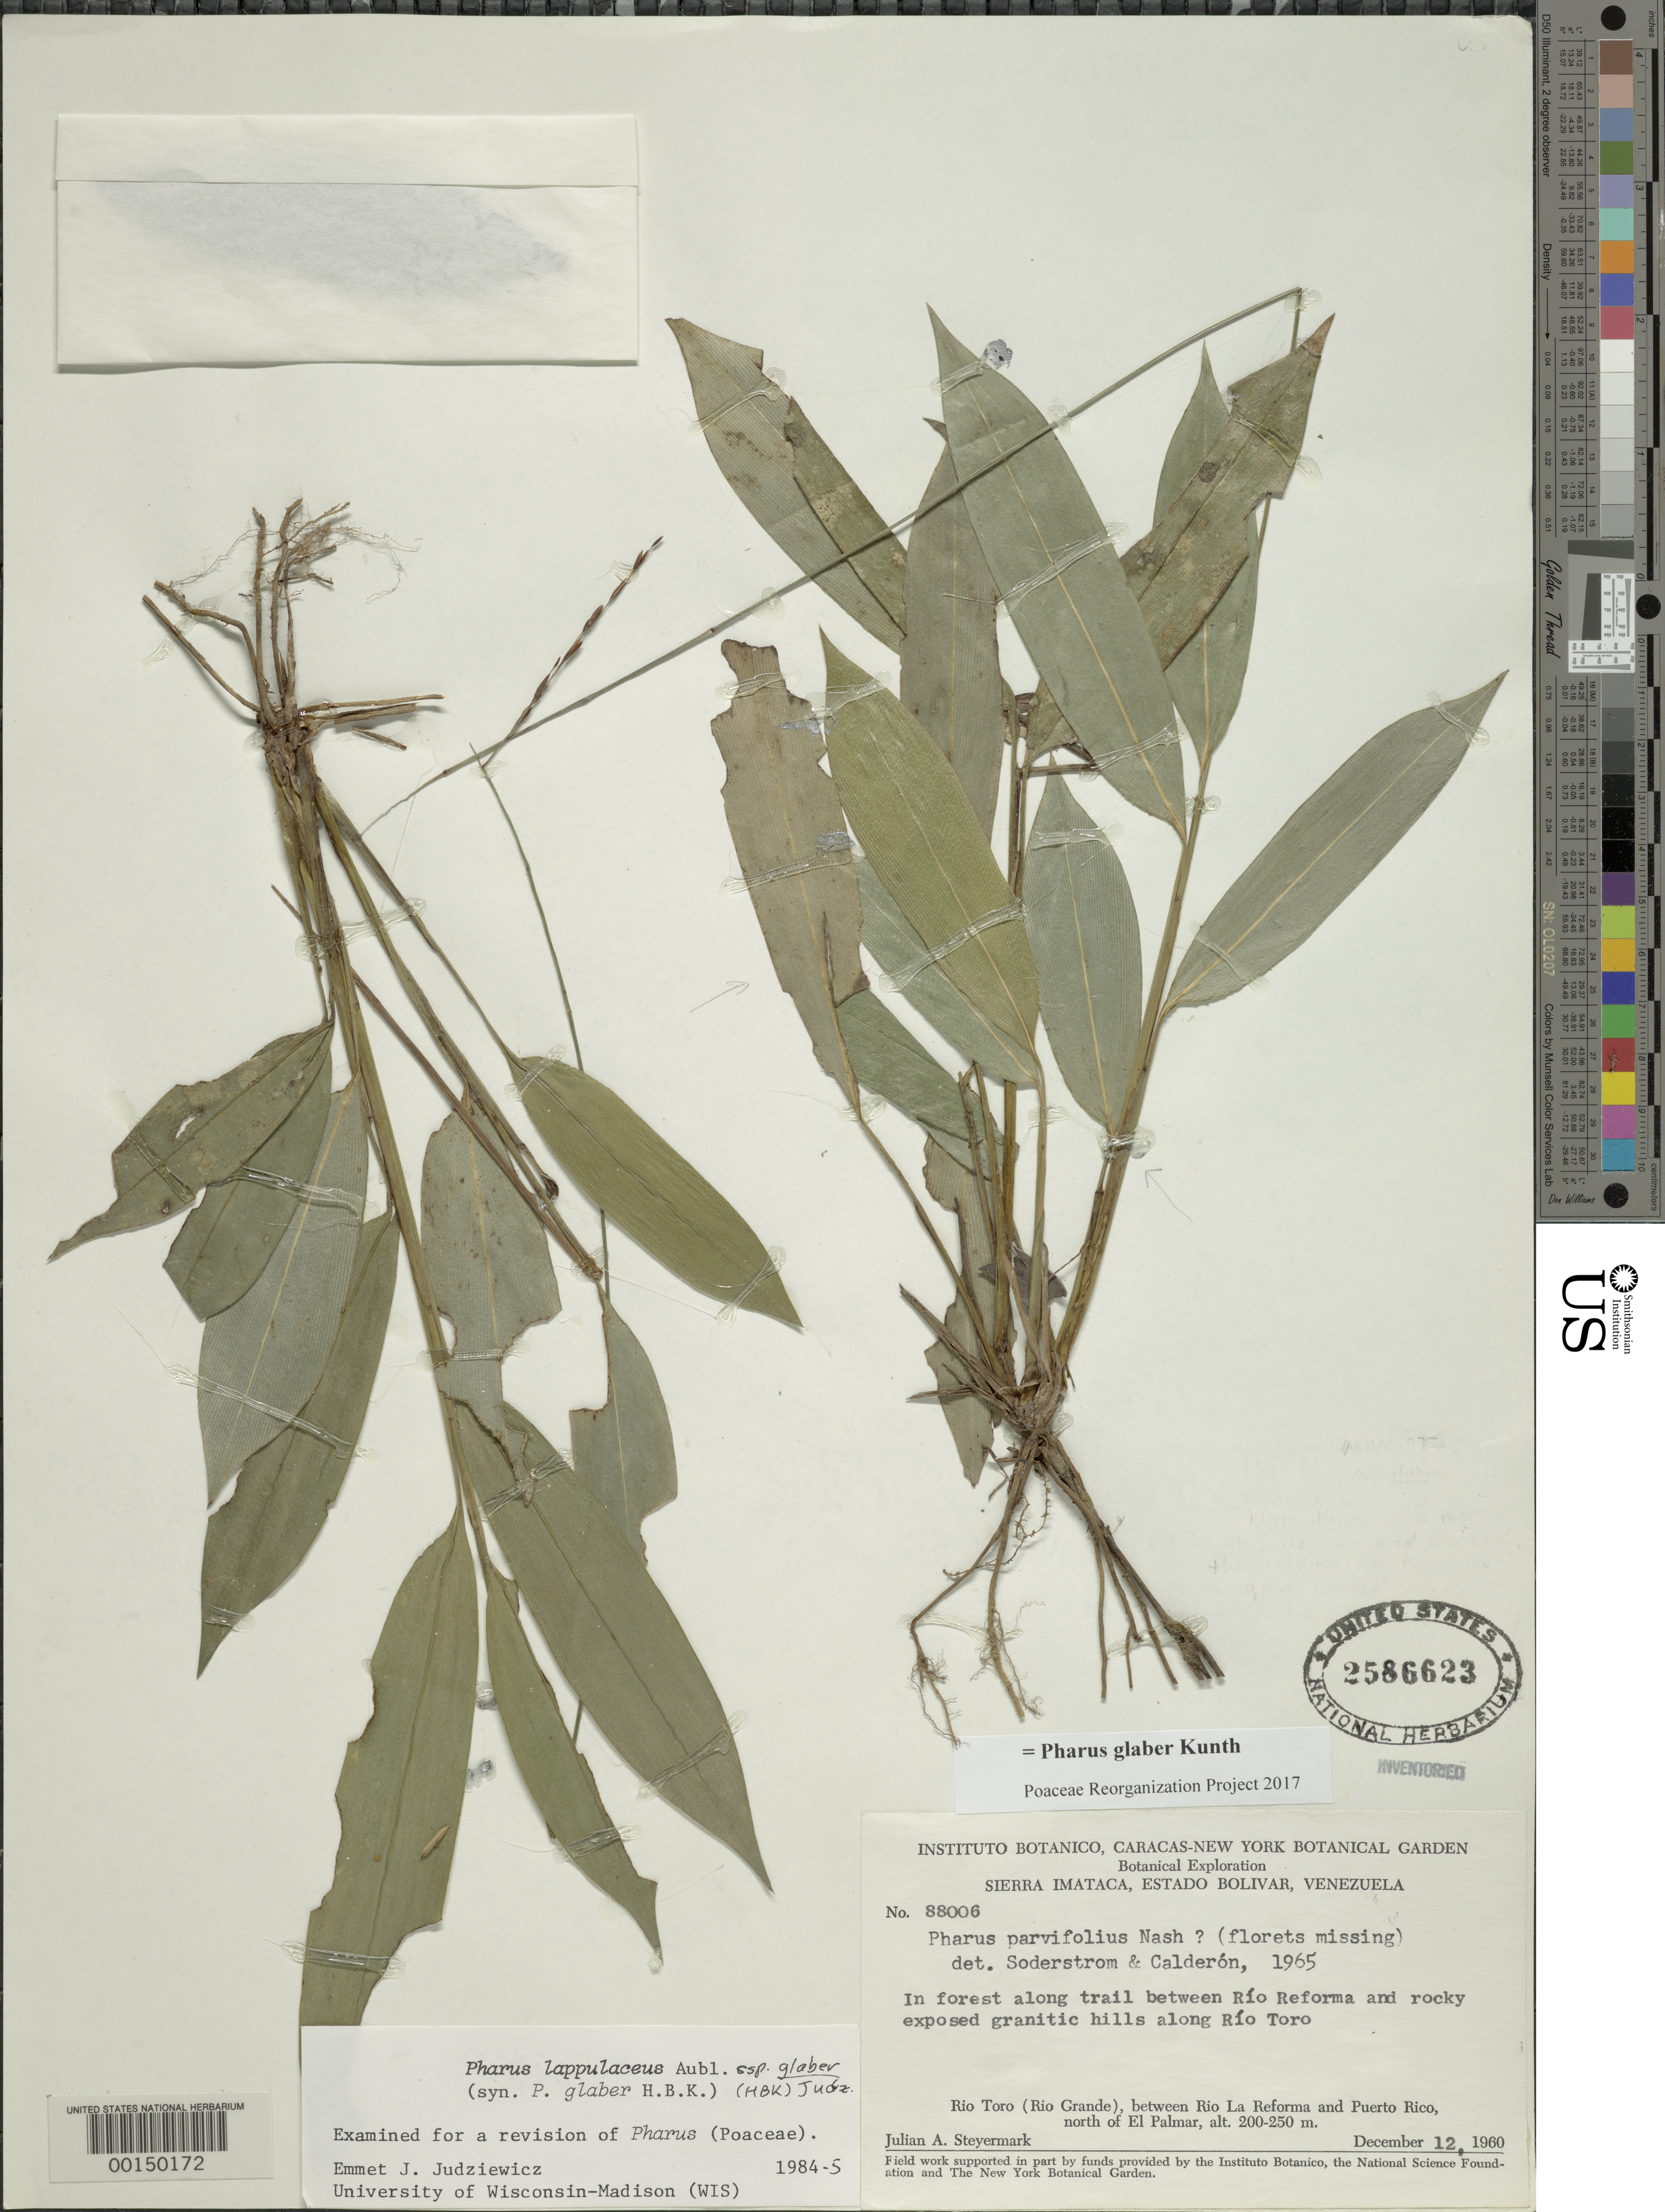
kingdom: Plantae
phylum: Tracheophyta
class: Liliopsida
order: Poales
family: Poaceae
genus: Pharus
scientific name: Pharus glaber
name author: Kunth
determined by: Poaceae Reorganization Project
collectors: J. Steyermark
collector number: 88006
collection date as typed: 12 Dec 1960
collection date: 1960-12-12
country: Venezuela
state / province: Bolivar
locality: Sierra imataca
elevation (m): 200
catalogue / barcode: US 2586623